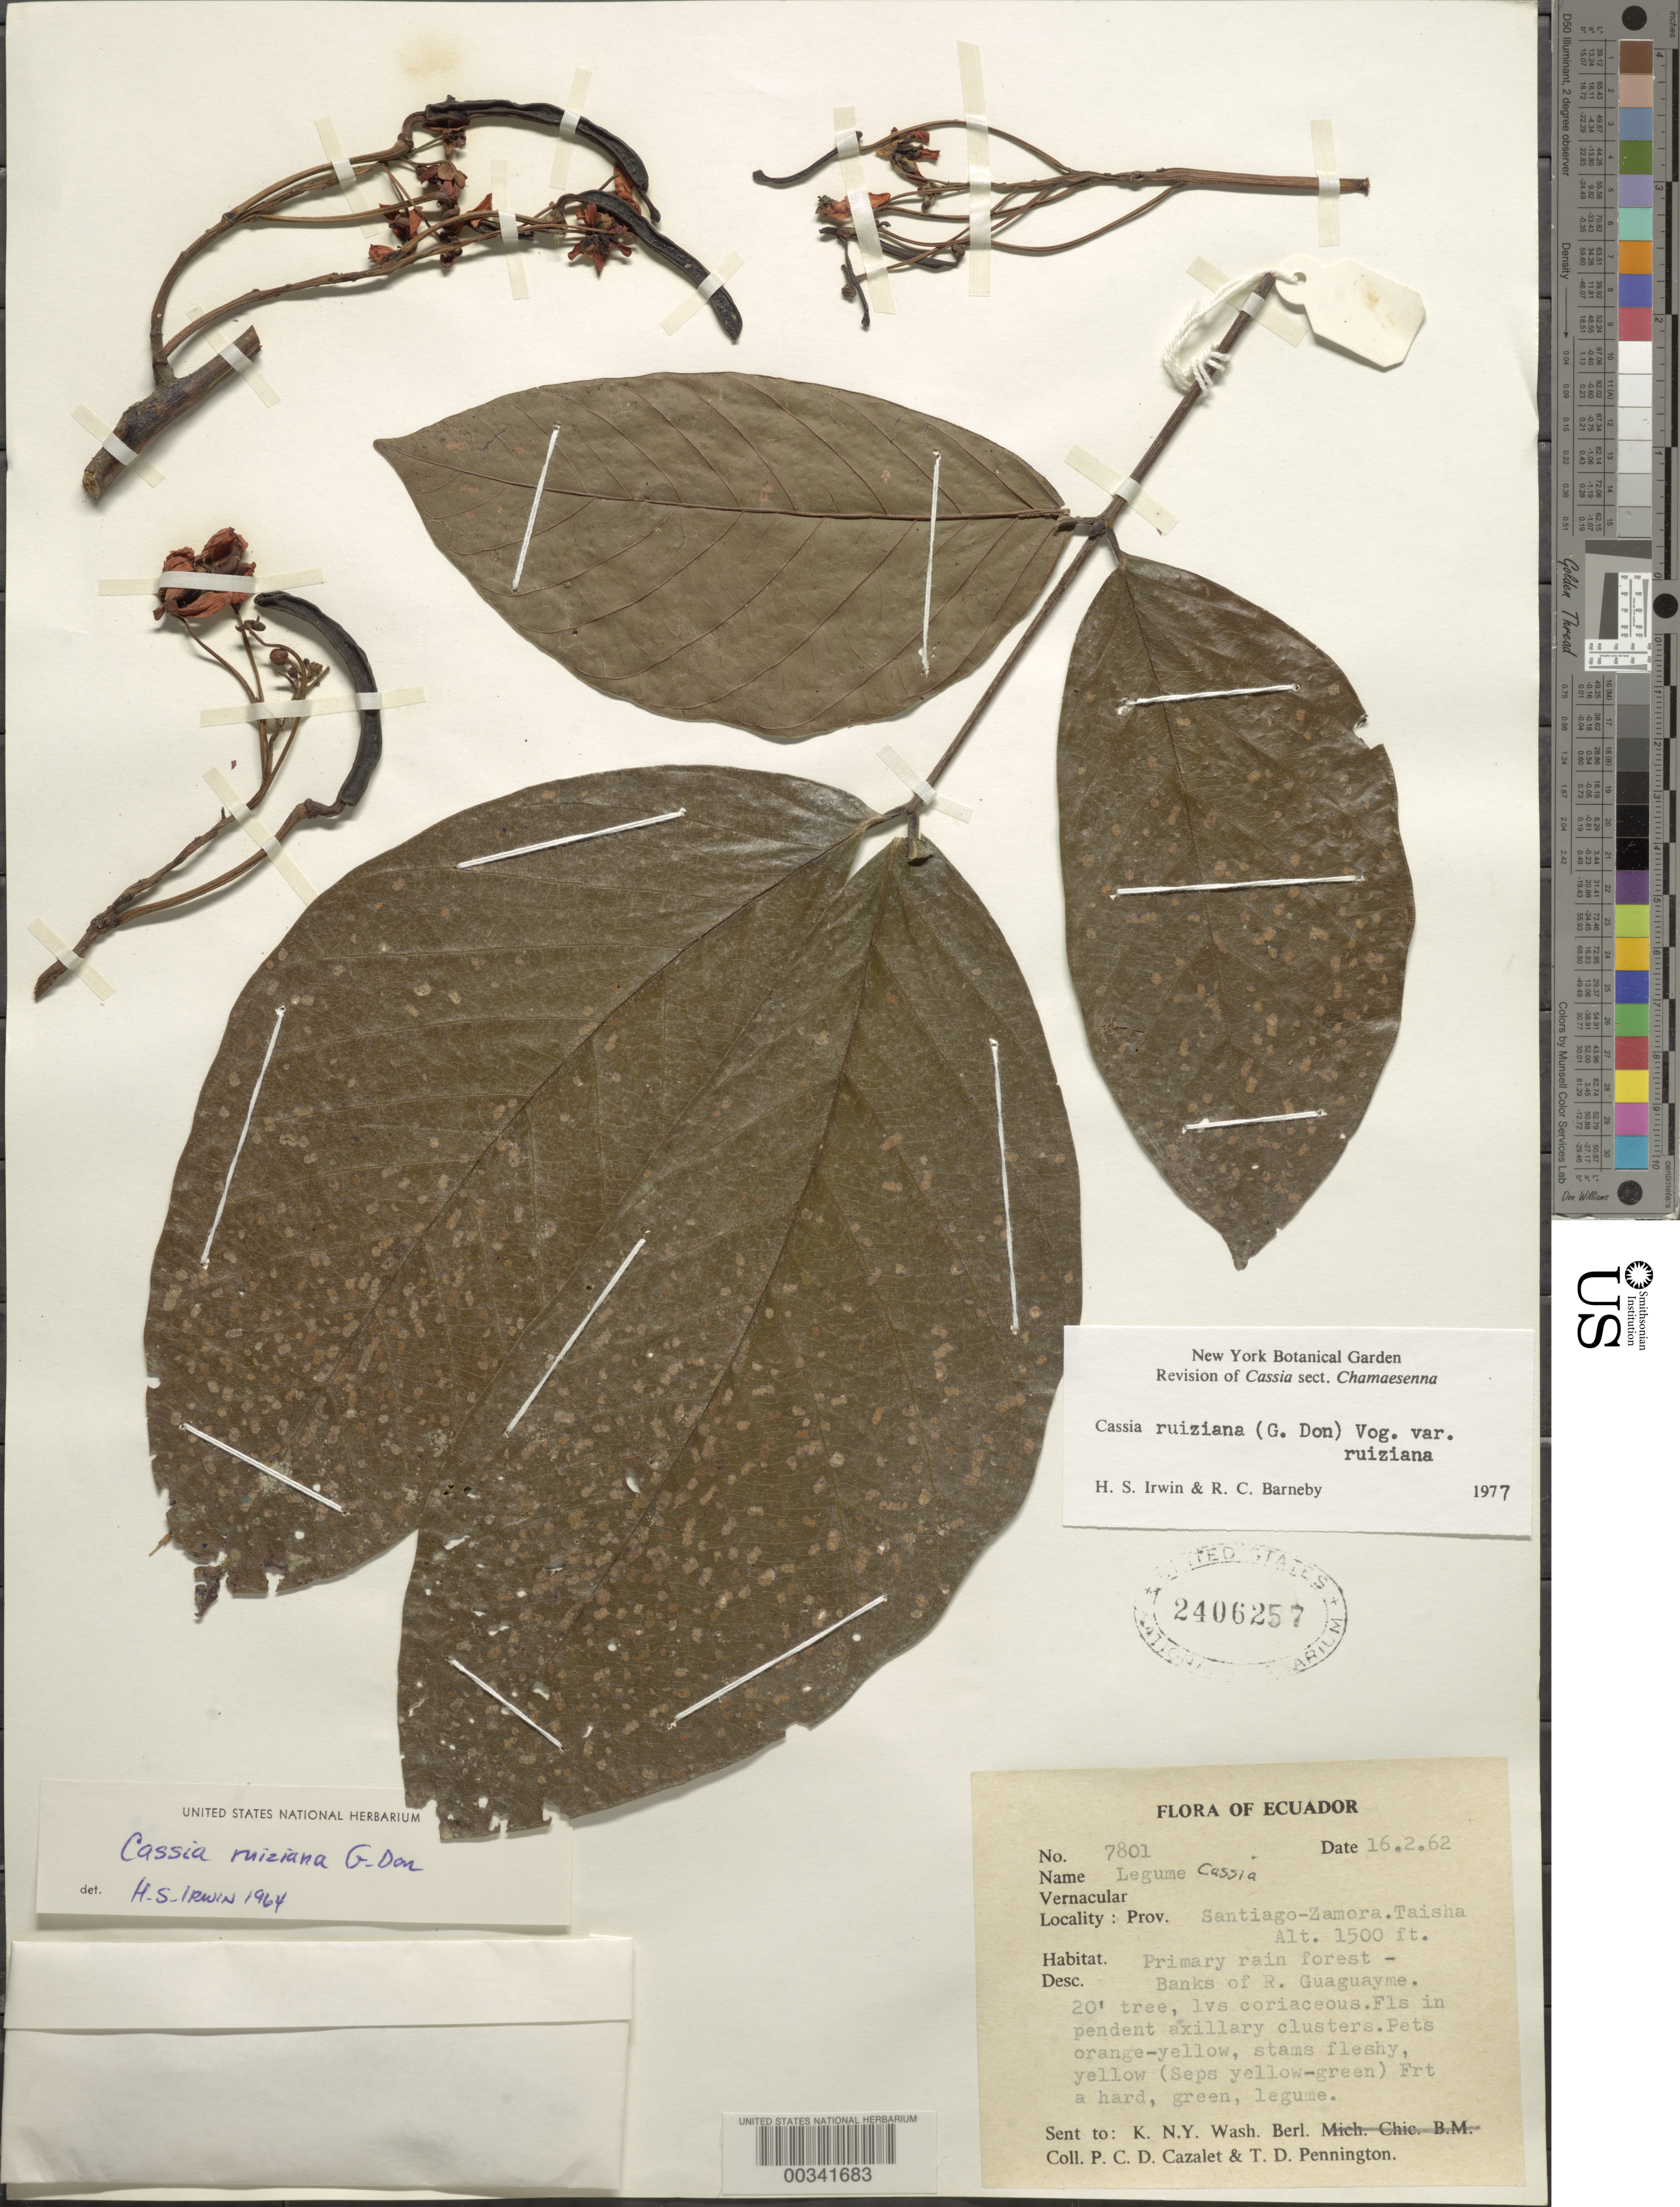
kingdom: Plantae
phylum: Tracheophyta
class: Magnoliopsida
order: Fabales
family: Fabaceae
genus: Senna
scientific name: Senna ruiziana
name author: (G. Don) H.S. Irwin & Barneby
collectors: P. Cazalet & T. D. Pennington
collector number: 7801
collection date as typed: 16 Feb 1962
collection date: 1962-02-16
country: Ecuador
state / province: Morona-Santiago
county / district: Taisha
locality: Taisha, banks of Rio guaguayme; Santiago-Zamora Prov.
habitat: Primary rain forest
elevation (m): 457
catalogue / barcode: US 2406257